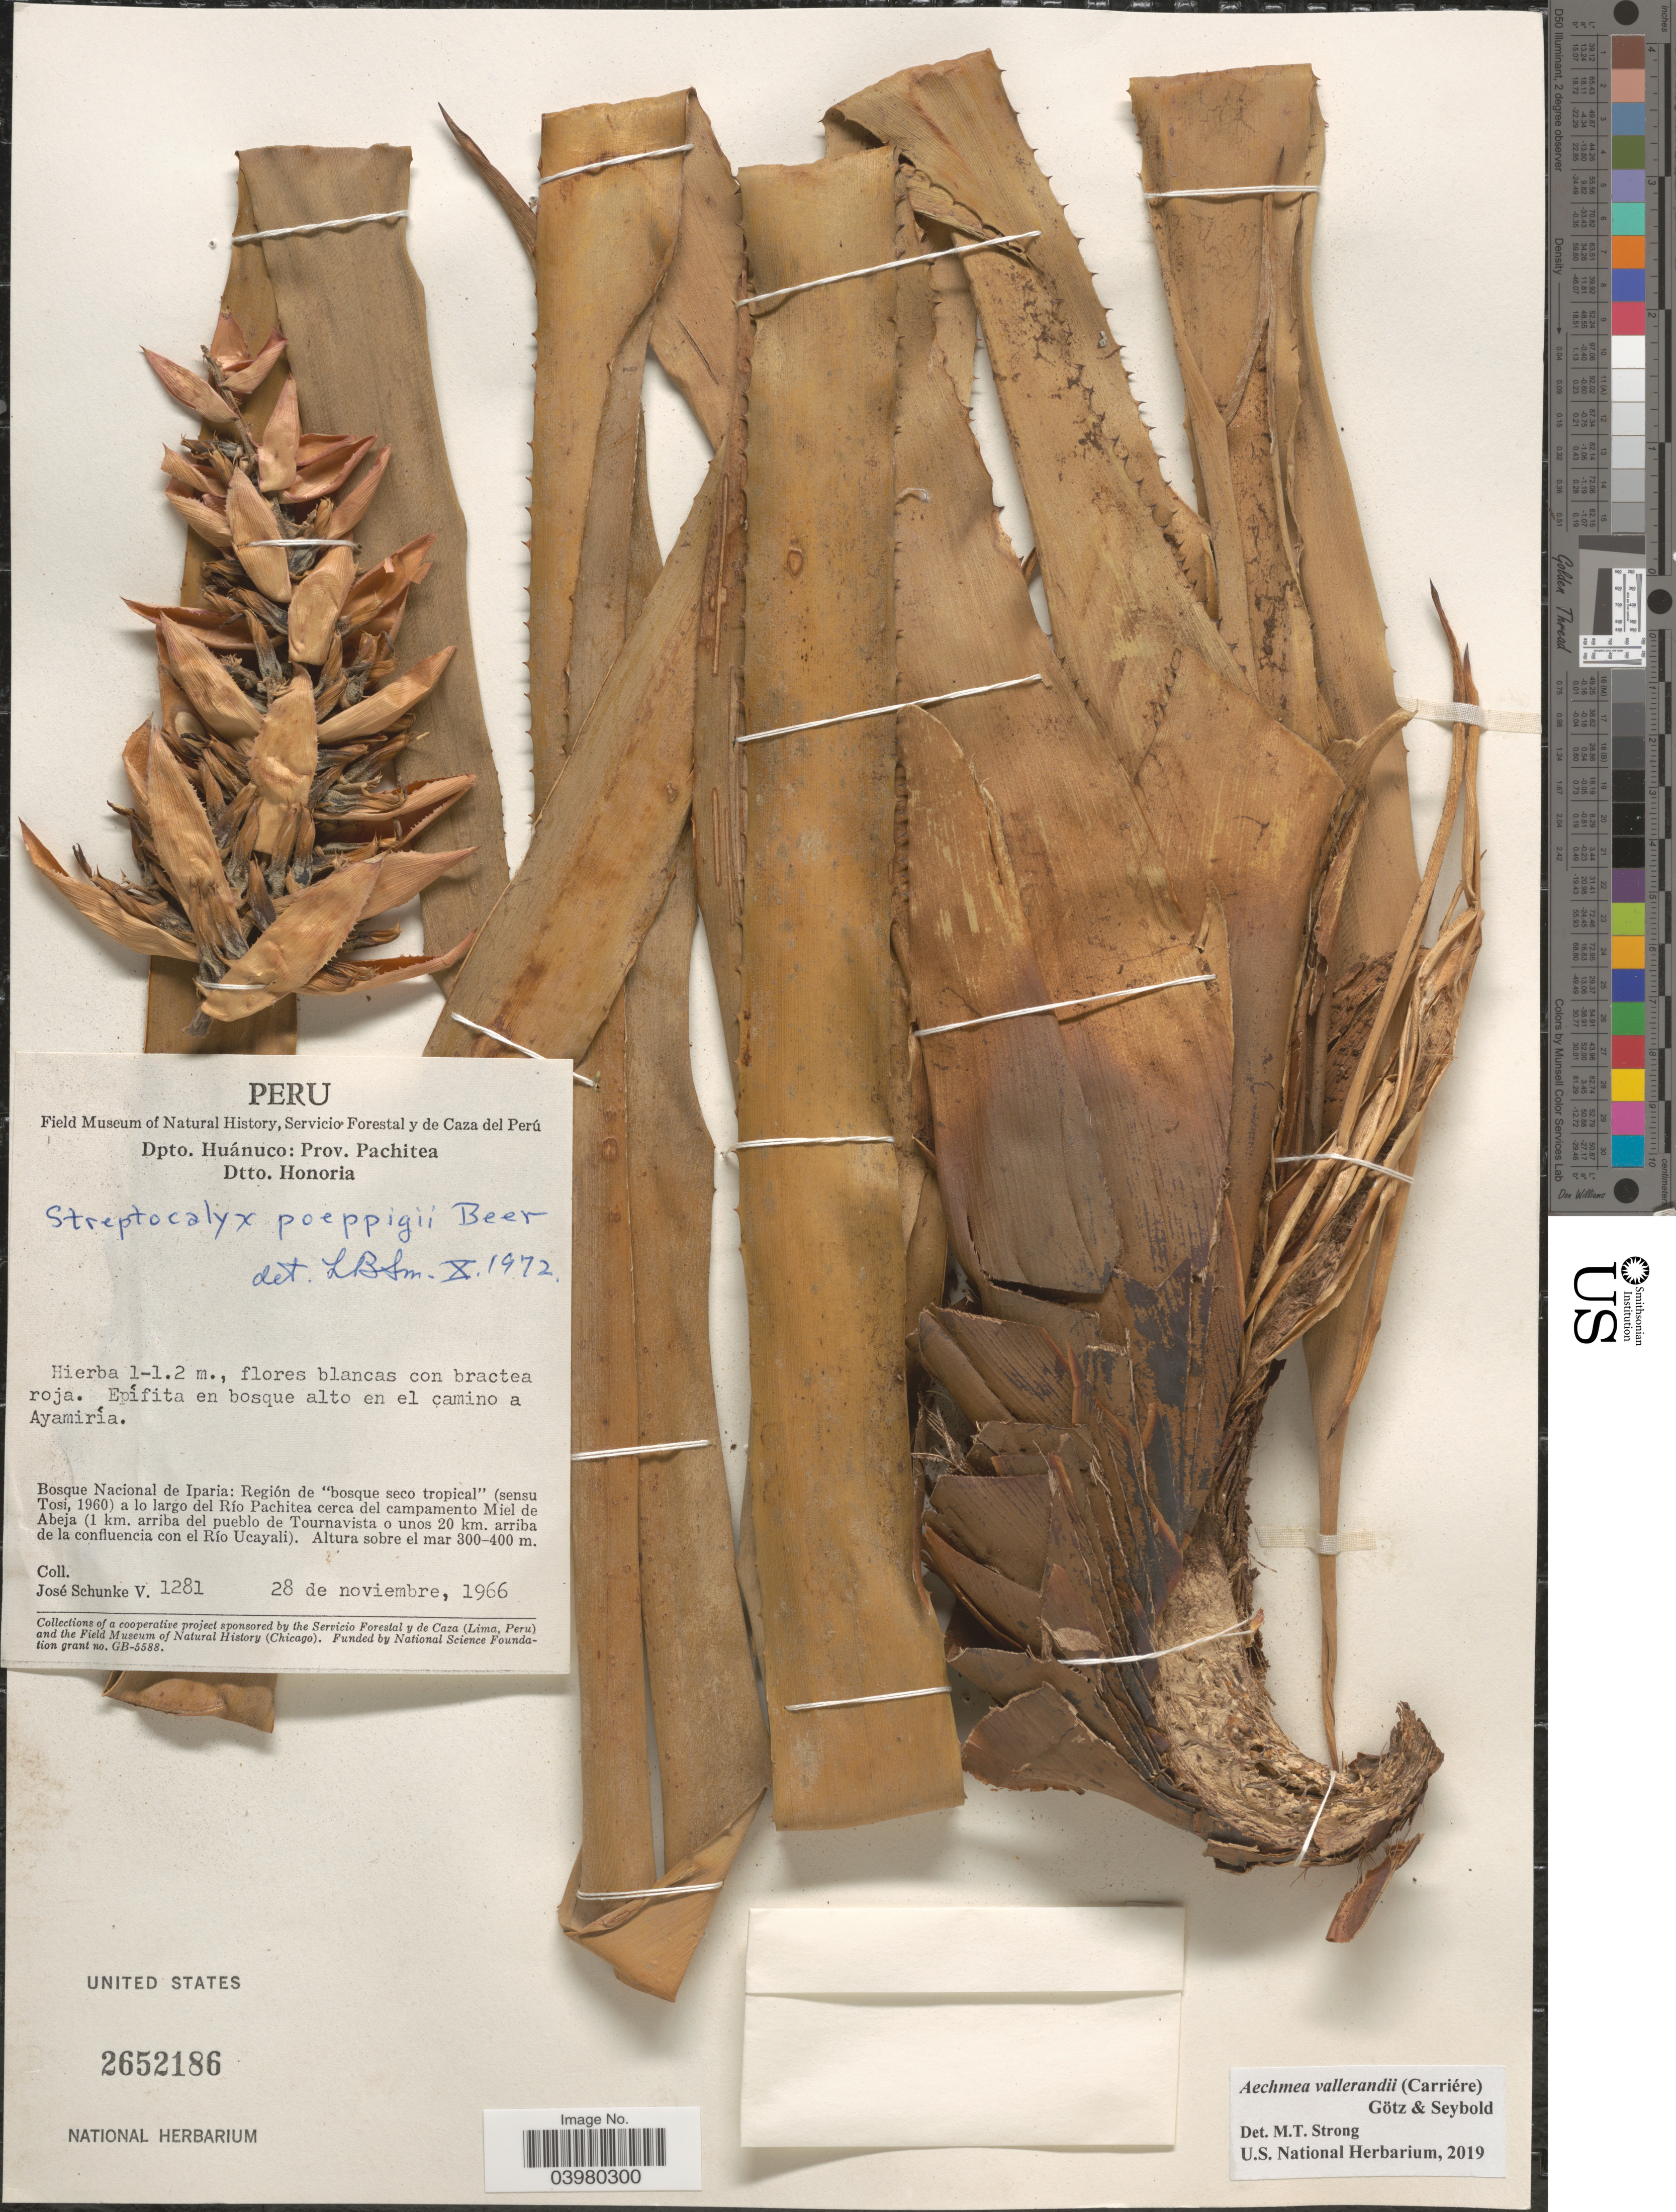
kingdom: Plantae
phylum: Tracheophyta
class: Liliopsida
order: Poales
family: Bromeliaceae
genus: Aechmea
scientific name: Aechmea vallerandii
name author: (Carrière) Erhardt et al.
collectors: J. Schunke Vigo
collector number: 1281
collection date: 1966-11-28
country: Peru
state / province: Huánuco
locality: Dpto. Huánuco: Prov. Pachitea. Dtto. Honoria. Bosque Nacional de Iparia: Región de "bosque seco tropical" (sensu Tosi, 1960) a lo largo del Río Pachitea cerca del campamento Miel de Abeja (1 km. arriba del pueblo de Tournavista o uns 20 km. arriba de la confluencia con el Río Ucayali).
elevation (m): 300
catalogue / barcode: US 2652186